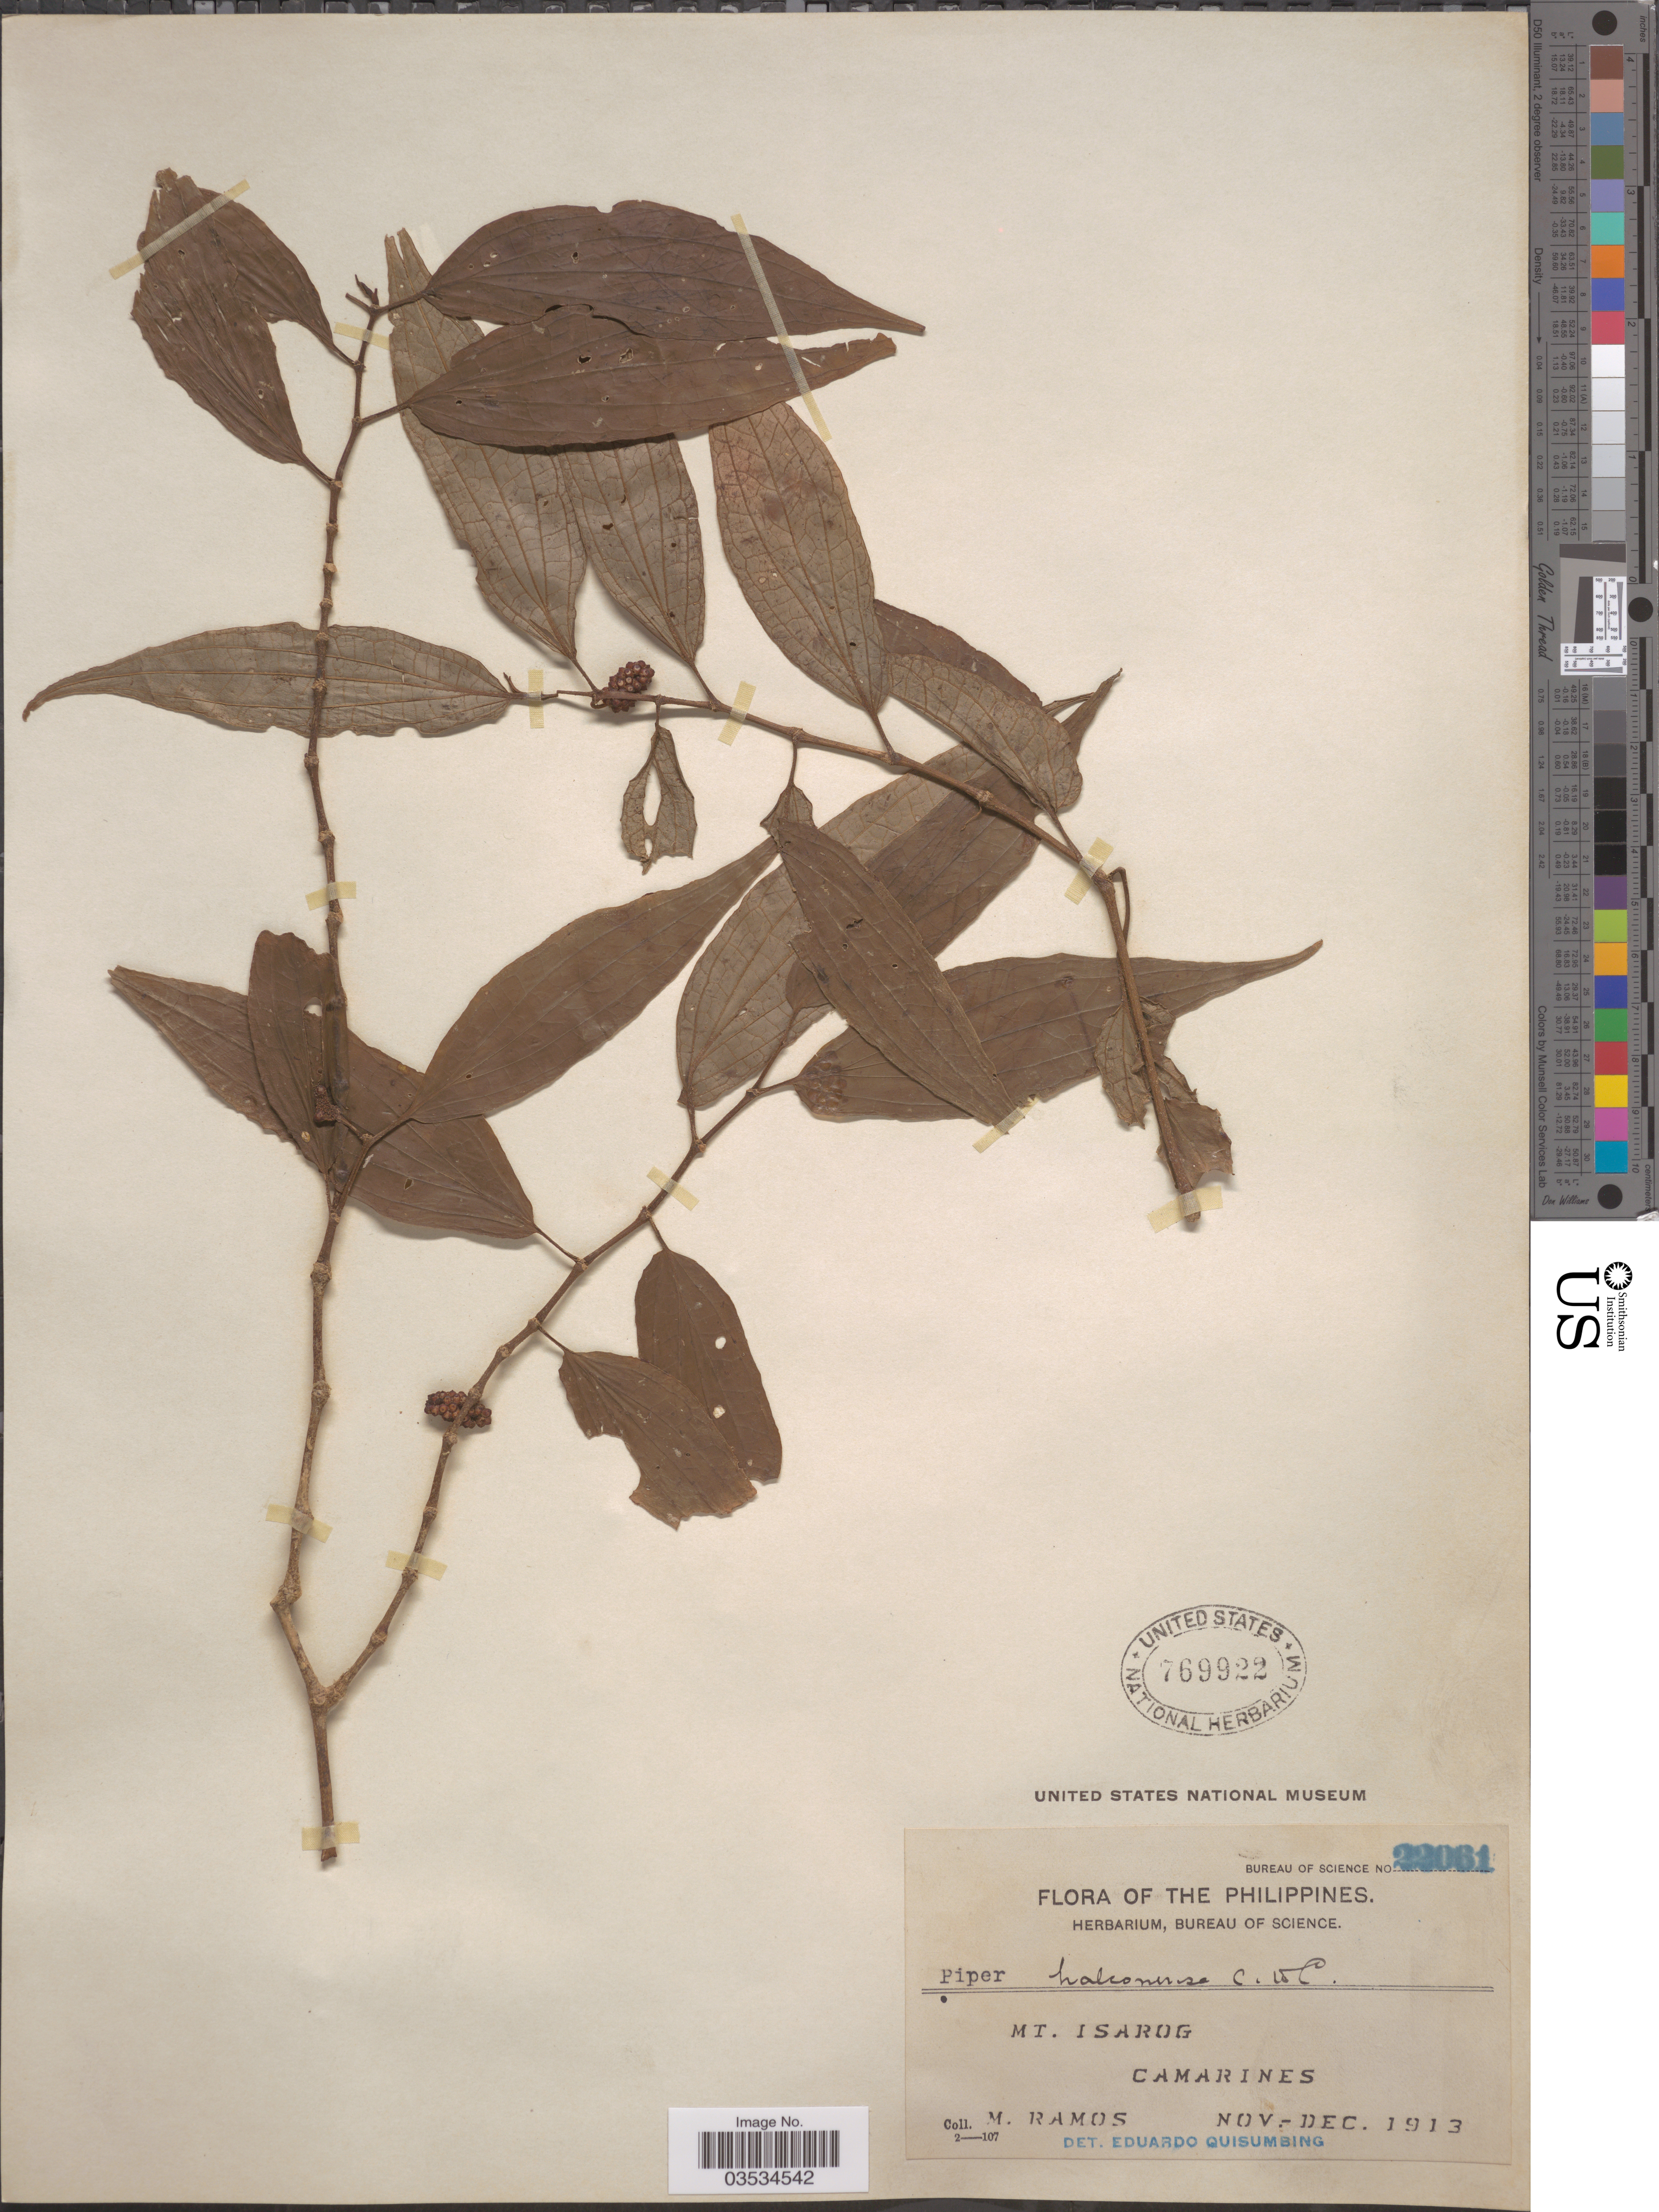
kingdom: Plantae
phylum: Tracheophyta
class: Magnoliopsida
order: Piperales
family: Piperaceae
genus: Piper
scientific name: Piper halconense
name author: C. DC.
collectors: M. Ramos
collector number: Bureau of Science 22061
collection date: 1913-11/1913-12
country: Philippines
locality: Mt. Isarog. Camarines.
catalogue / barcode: US 769922